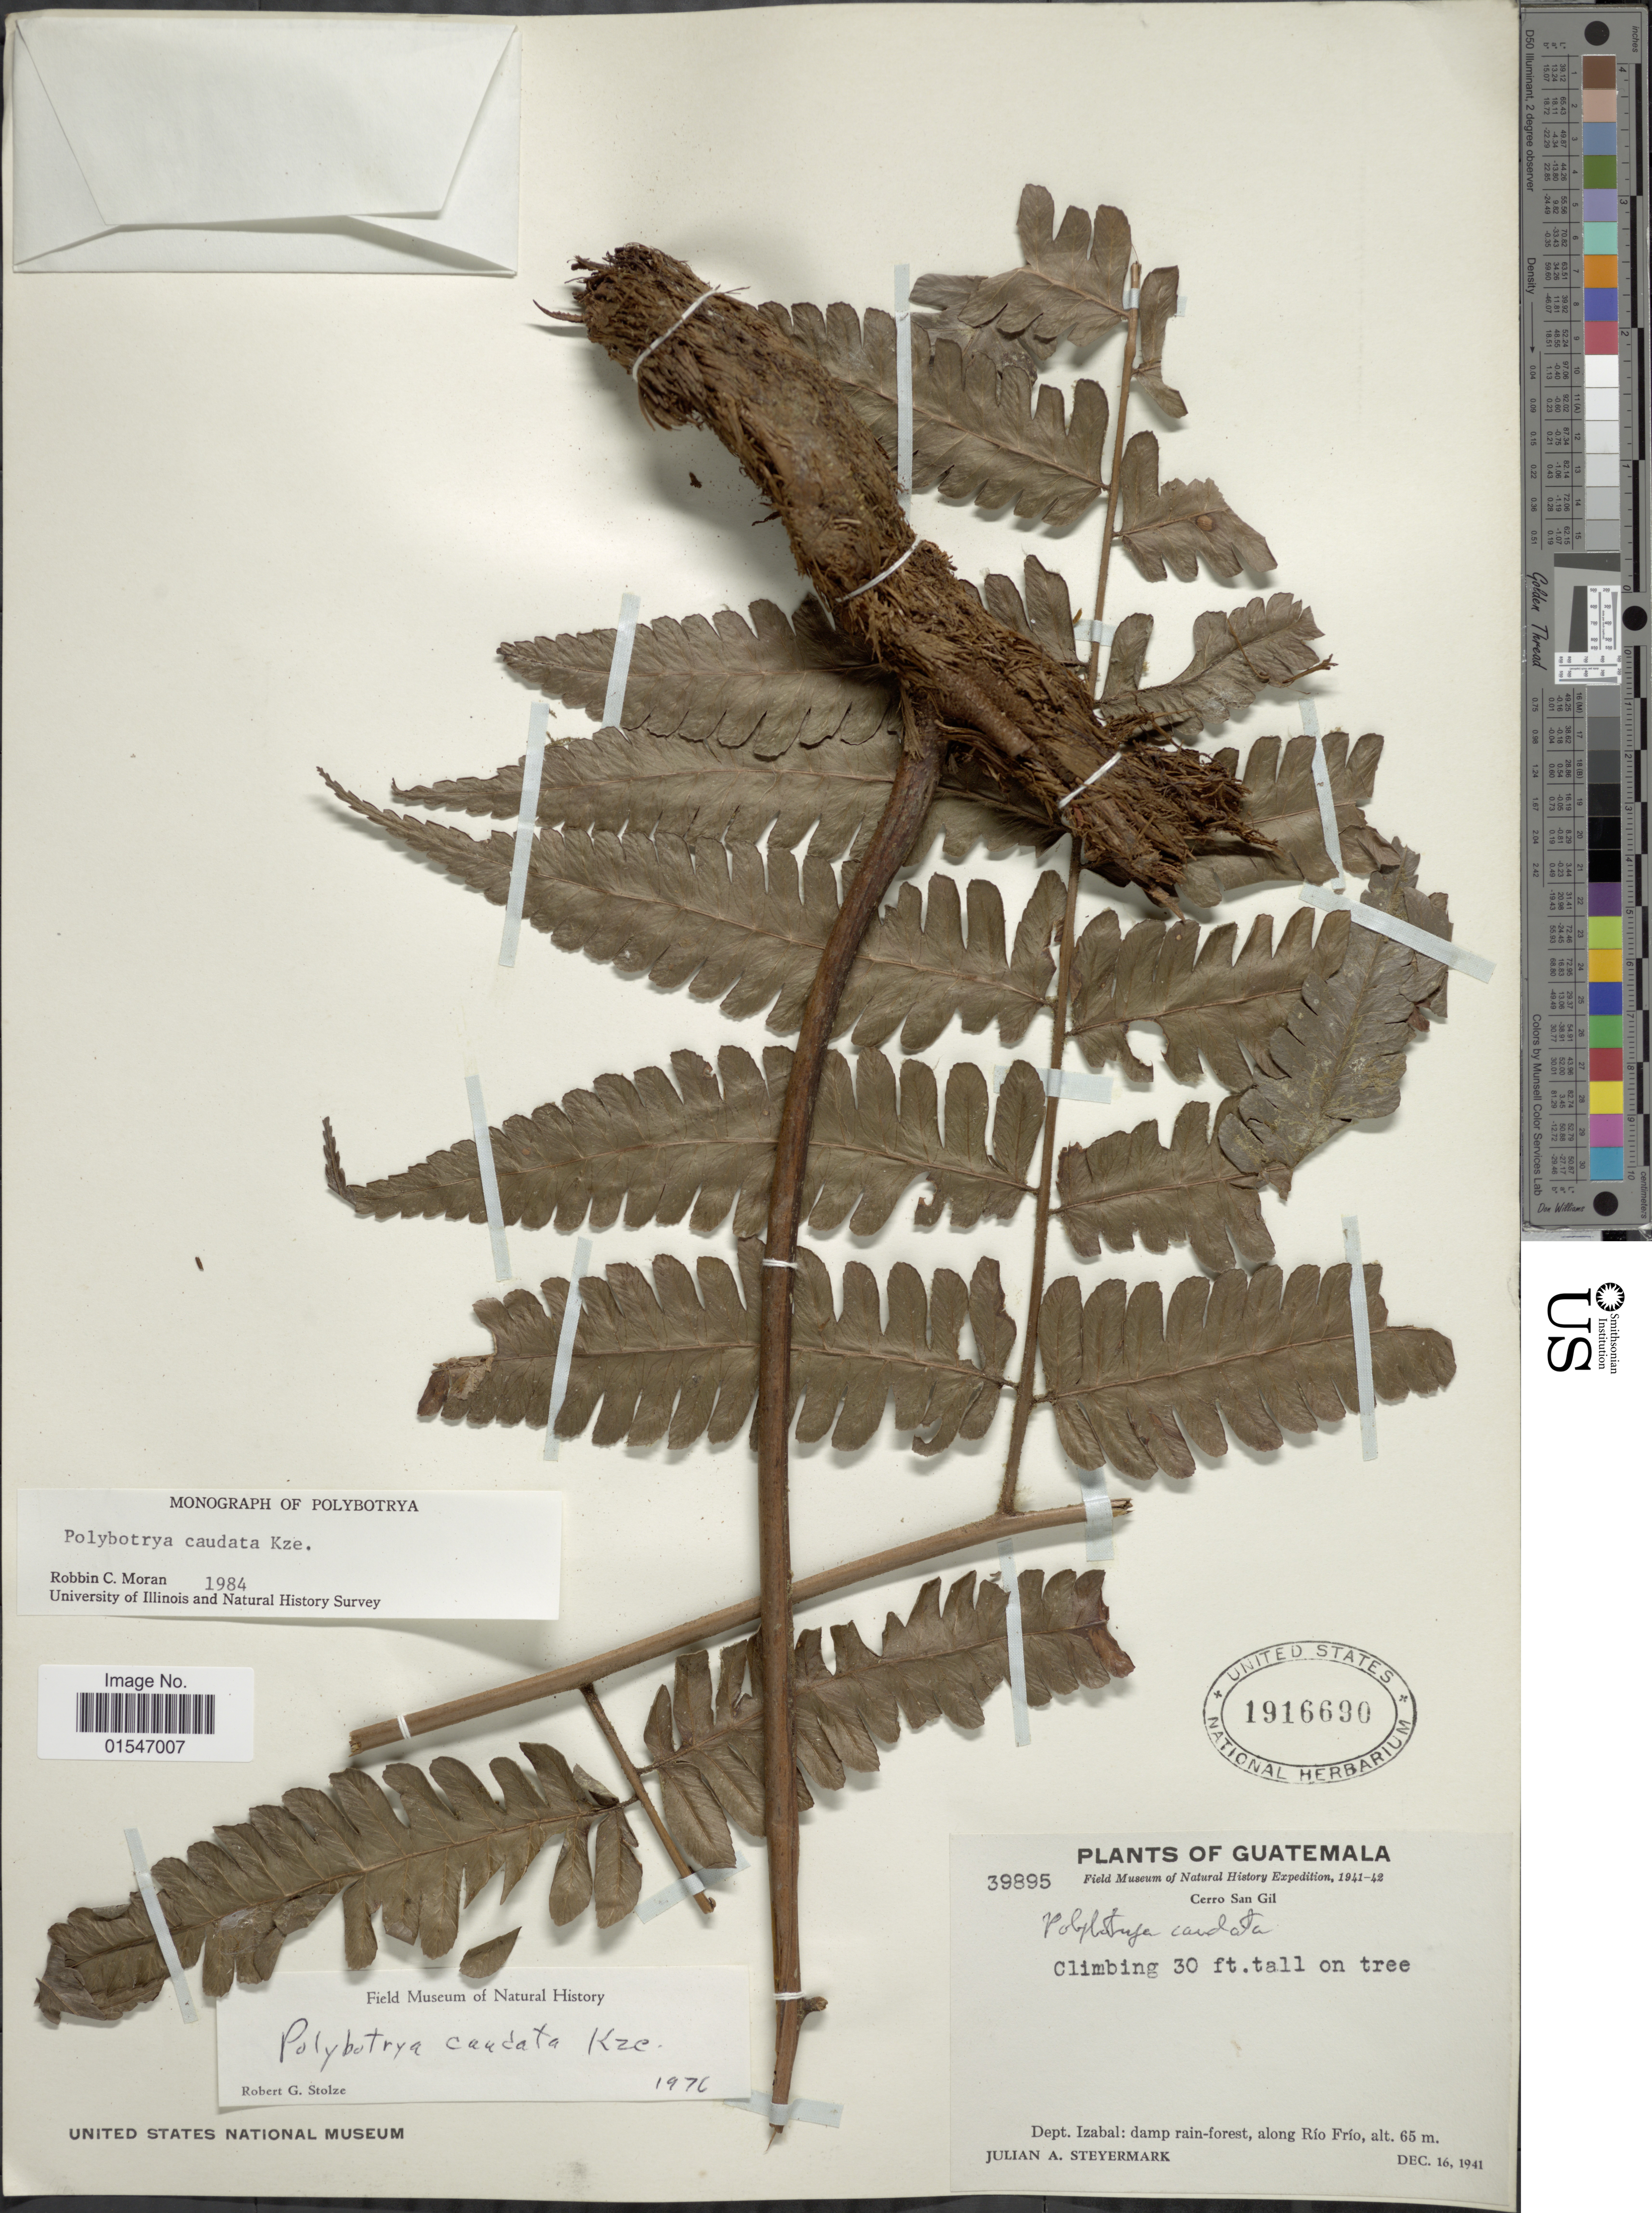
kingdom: Plantae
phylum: Tracheophyta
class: Polypodiopsida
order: Polypodiales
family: Dryopteridaceae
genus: Polybotrya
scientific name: Polybotrya caudata f. villosa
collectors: J. Steyermark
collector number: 39895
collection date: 1941-12-16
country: Guatemala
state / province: Izabal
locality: Guatemala, Cerro San Gil, Dept. Izabal: damp rain-forest, along Rio Frio.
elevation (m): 65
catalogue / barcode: US 1916690